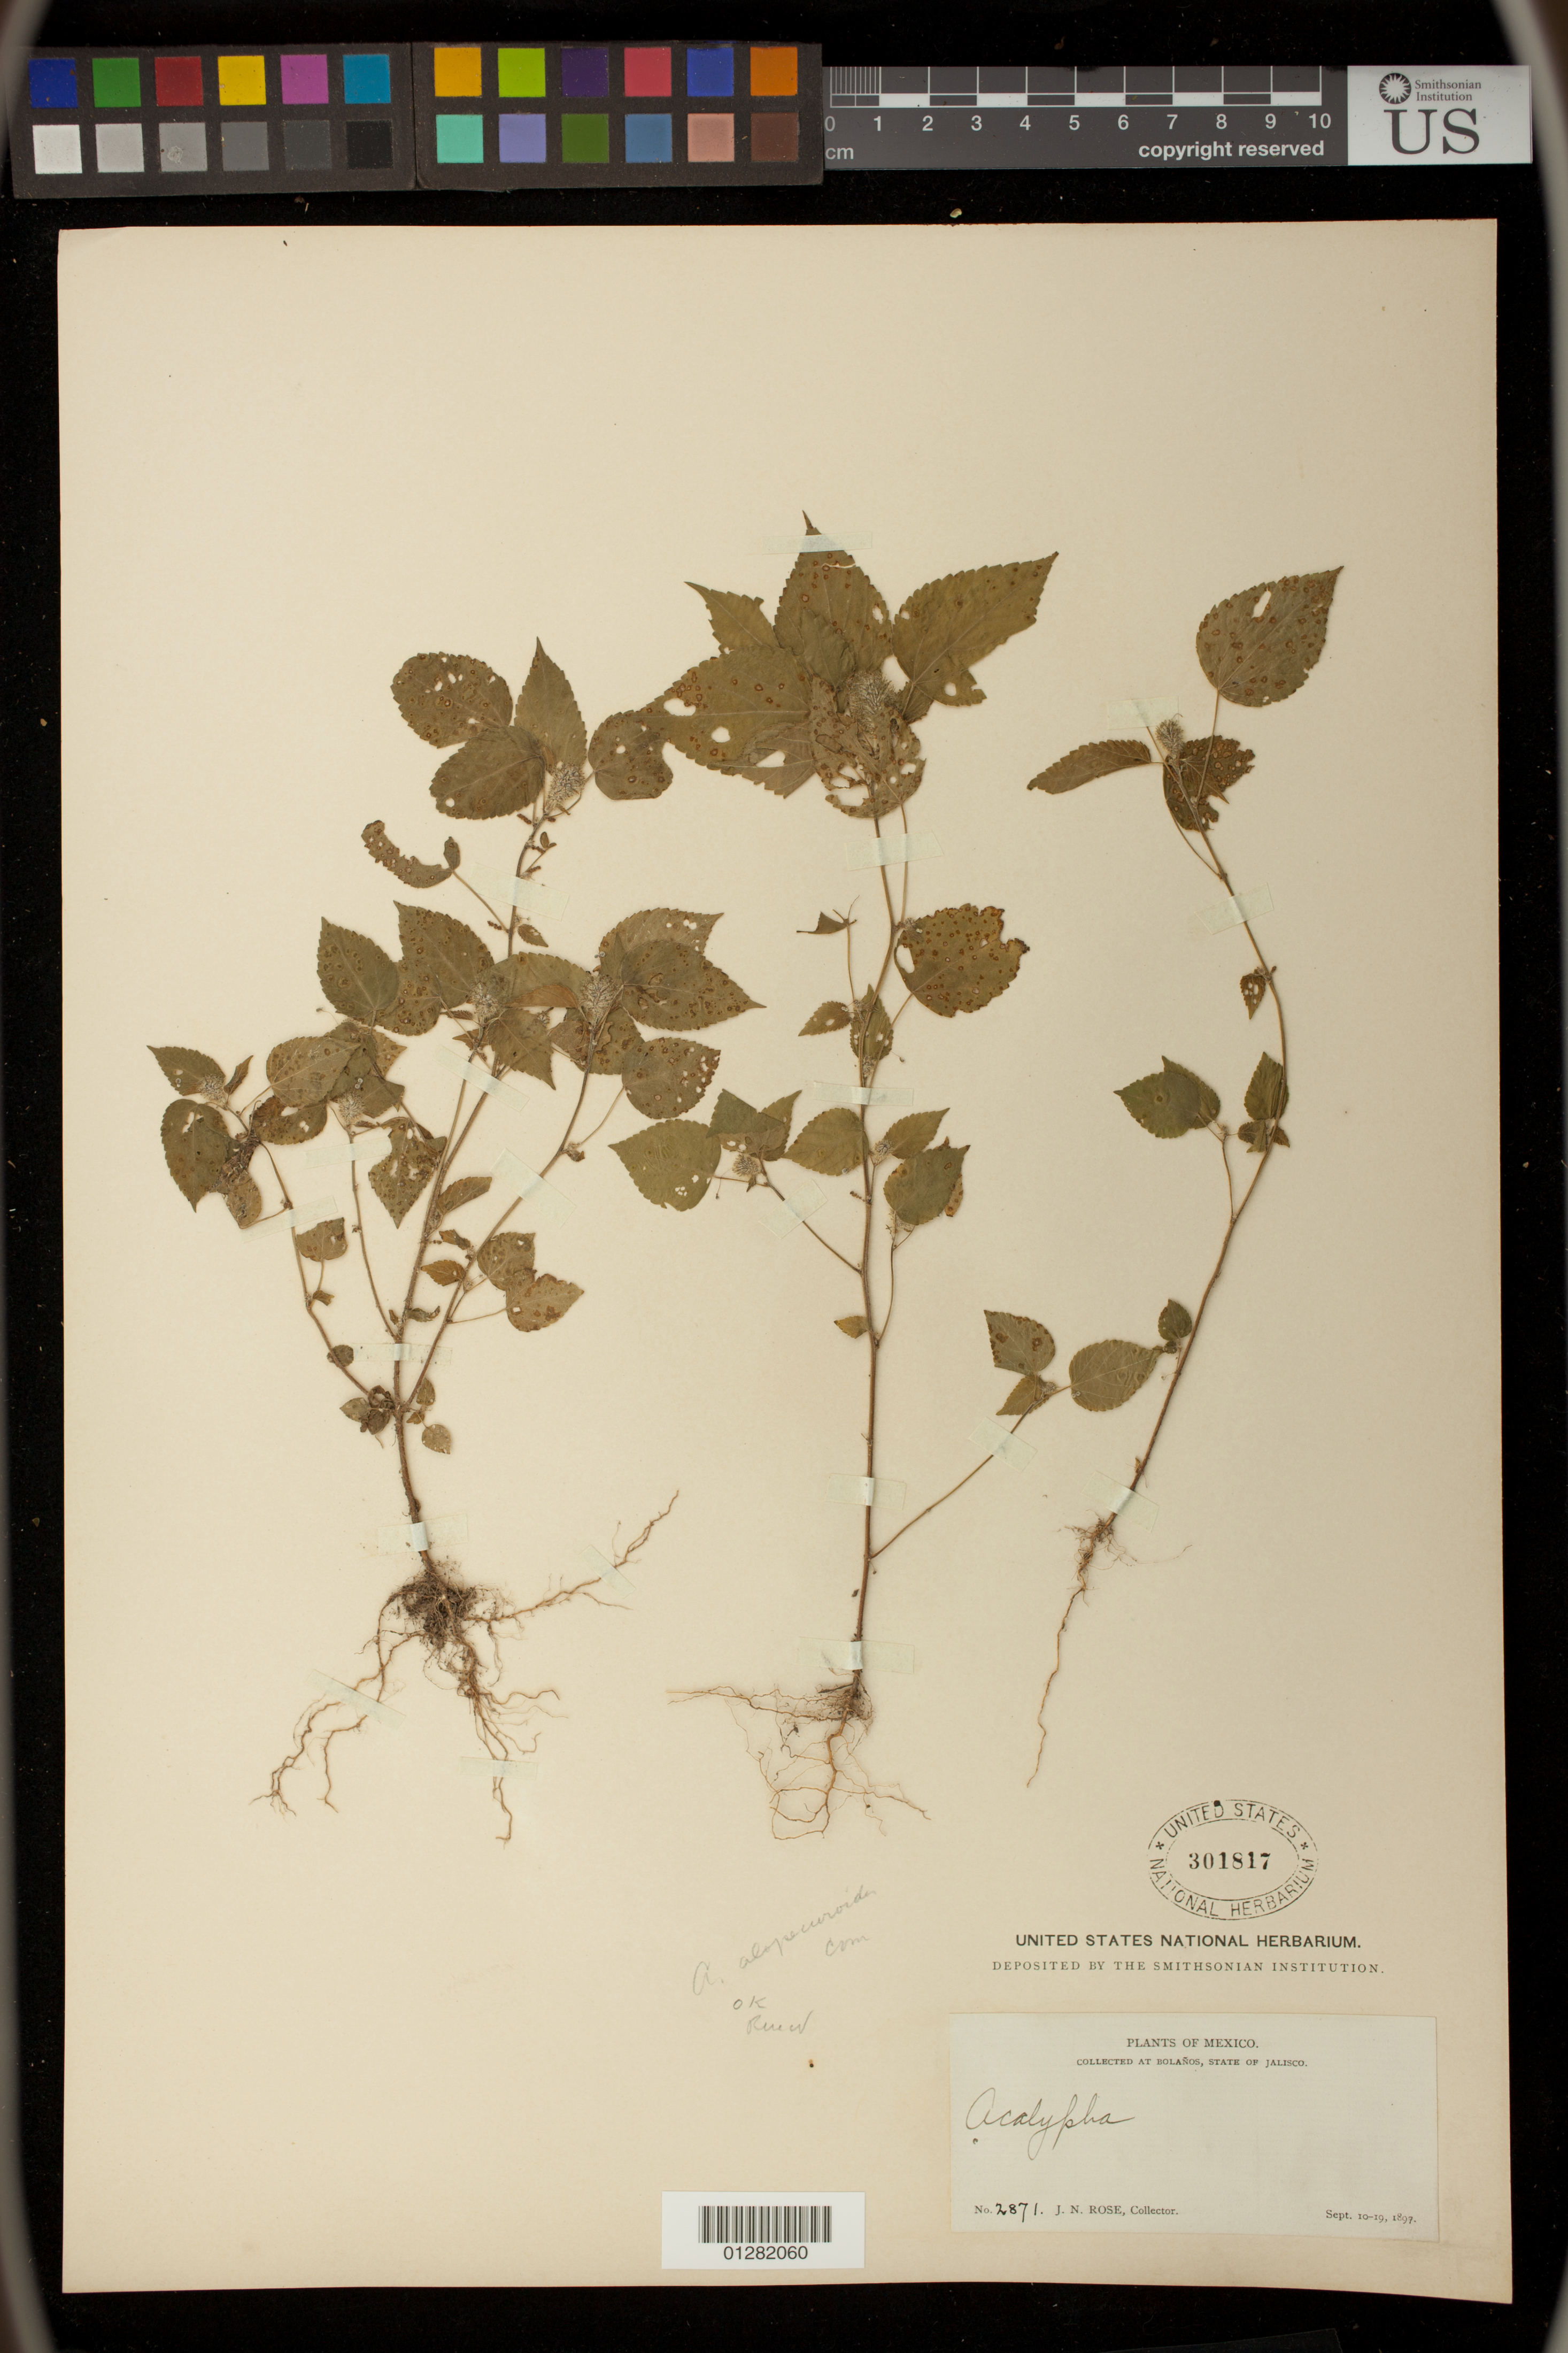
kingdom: Plantae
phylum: Tracheophyta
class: Magnoliopsida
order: Malpighiales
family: Euphorbiaceae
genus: Acalypha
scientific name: Acalypha alopecuroidea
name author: Jacq.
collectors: J. N. Rose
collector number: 2871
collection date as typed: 1897-09-10/1897-09-19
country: Mexico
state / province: Jalisco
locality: Bolaños, State of Jalisco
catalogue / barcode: US 301817